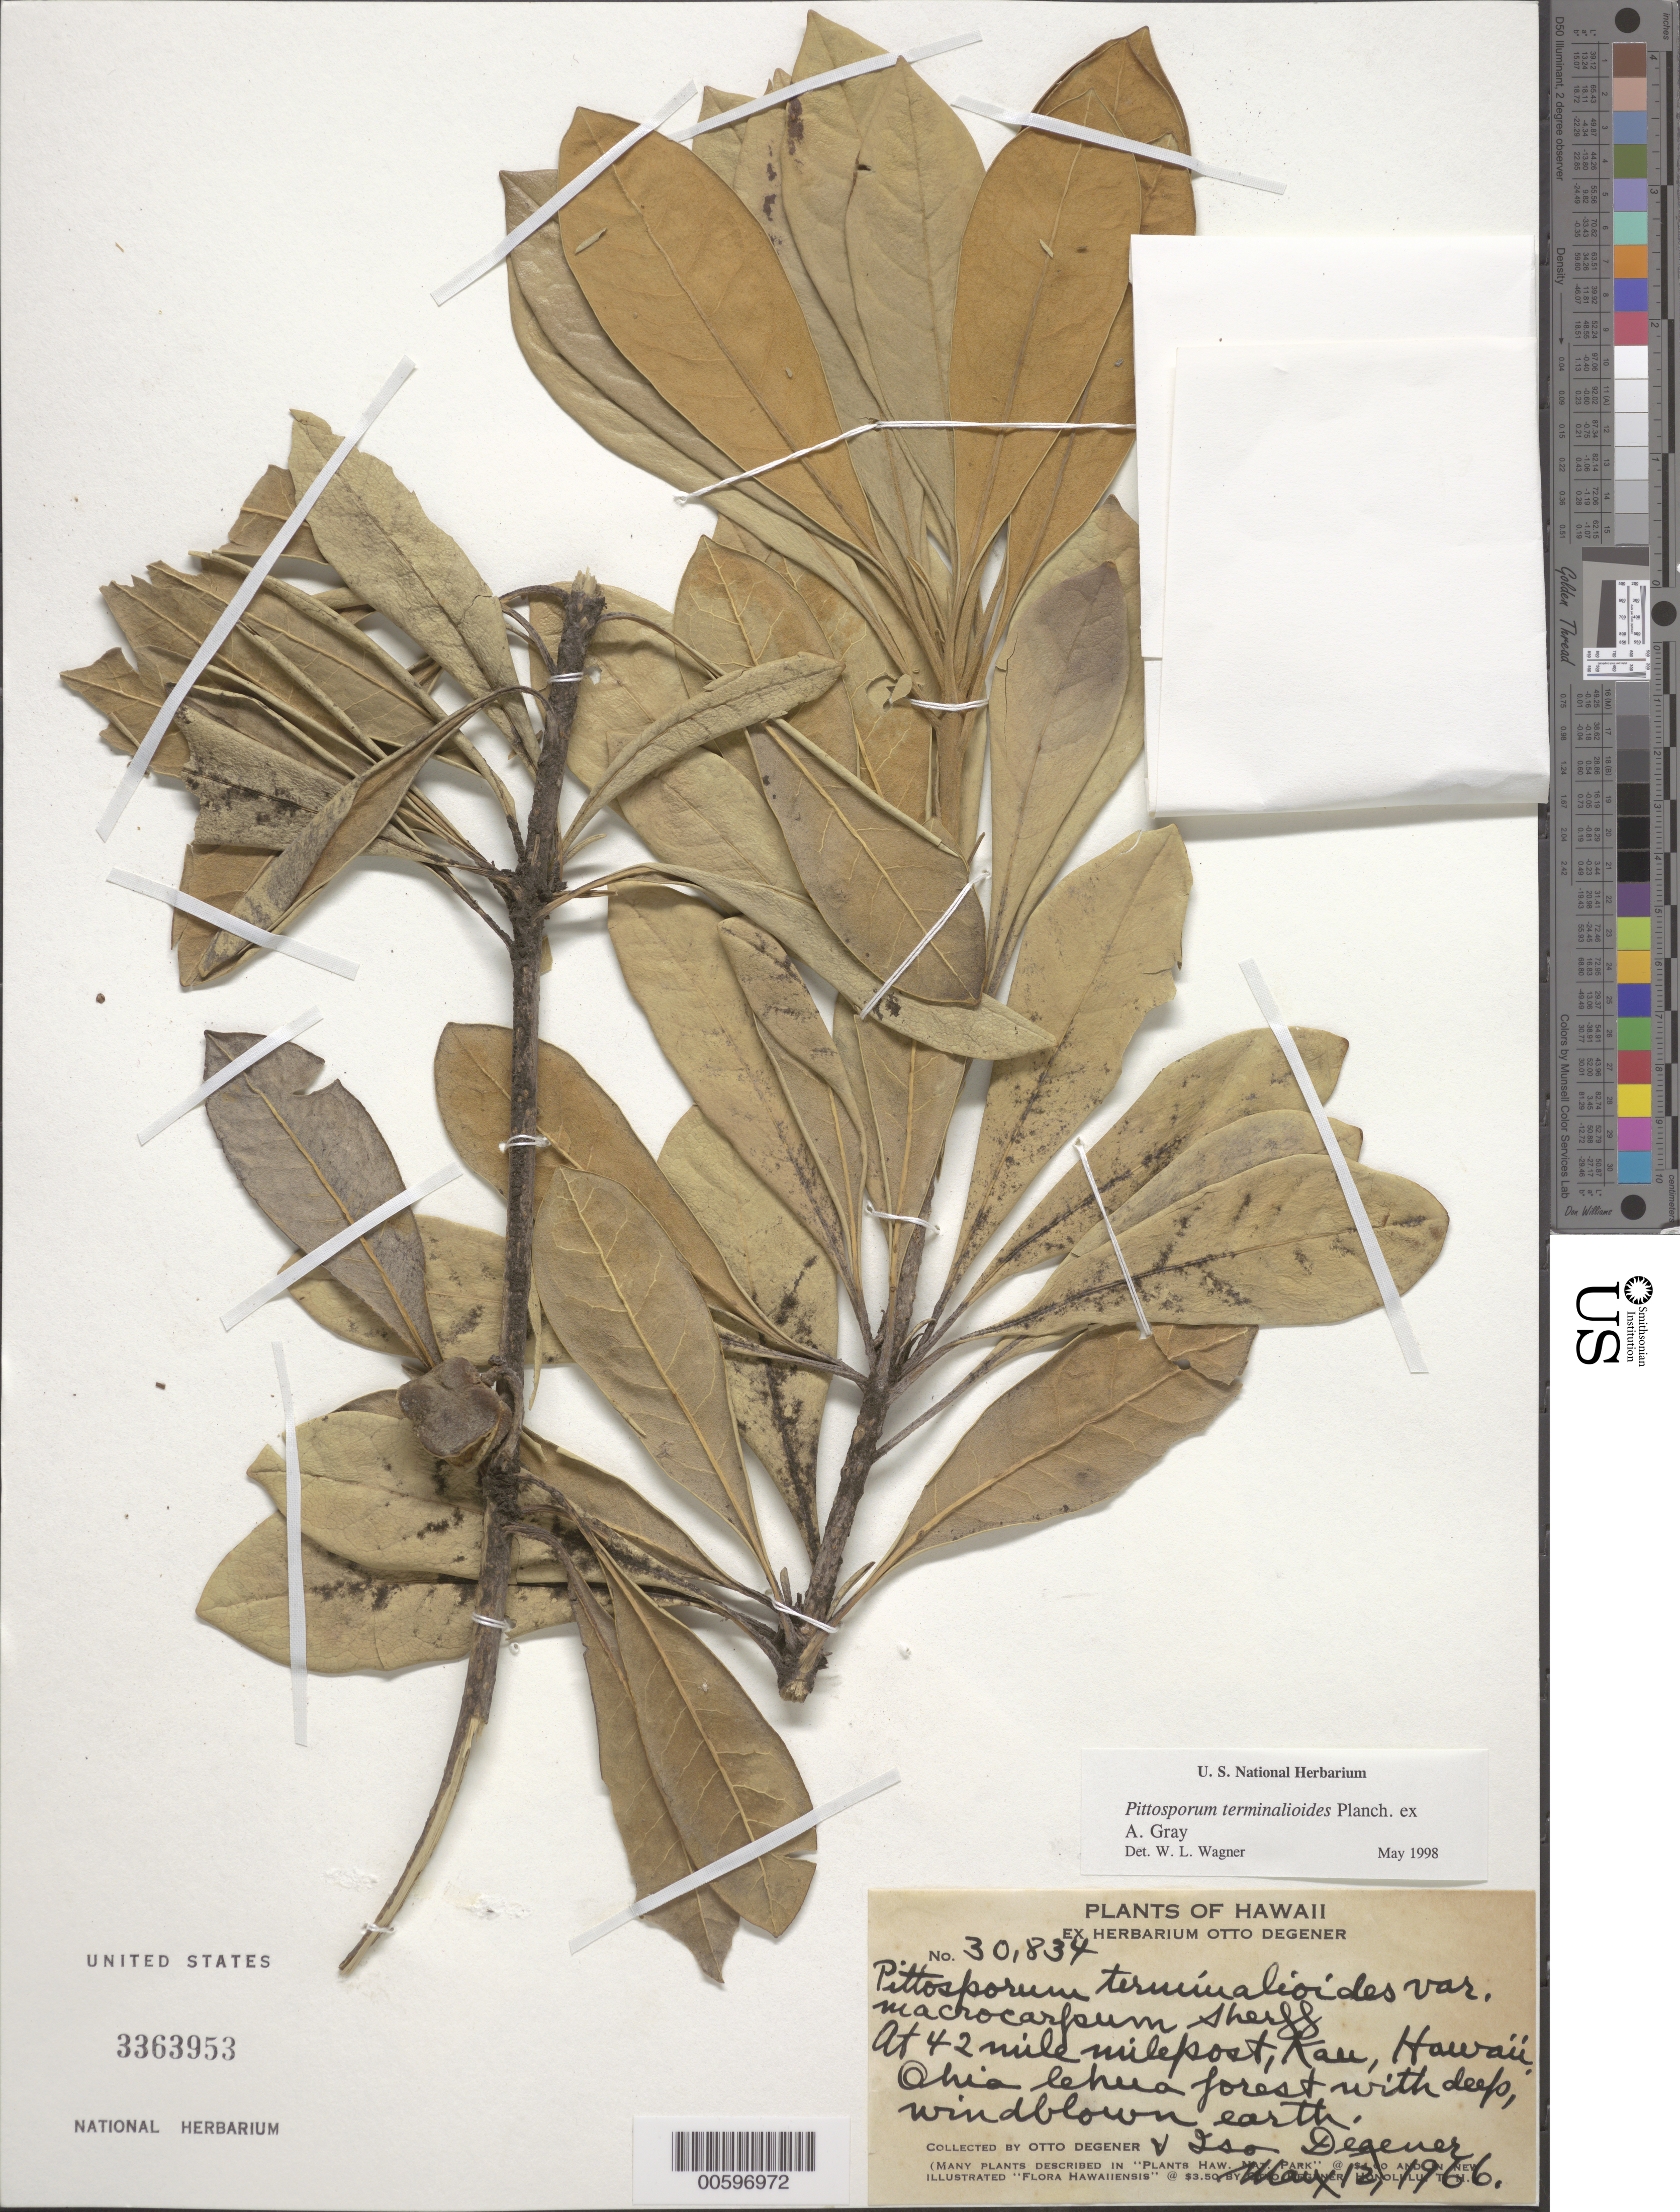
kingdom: Plantae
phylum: Tracheophyta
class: Magnoliopsida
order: Apiales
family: Pittosporaceae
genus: Pittosporum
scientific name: Pittosporum terminalioides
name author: Planch. ex A. Gray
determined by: Wagner, W. L., (BOT), Smithsonian Institution - National Museum of Natural History (UNITED STATES)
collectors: O. Degener & I. Degener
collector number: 30834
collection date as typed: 12 May 1966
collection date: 1966-05-12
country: United States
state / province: Hawaii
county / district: Hawaii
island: Hawaii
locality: At 42 mi milepost, Kau.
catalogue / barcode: US 3363953